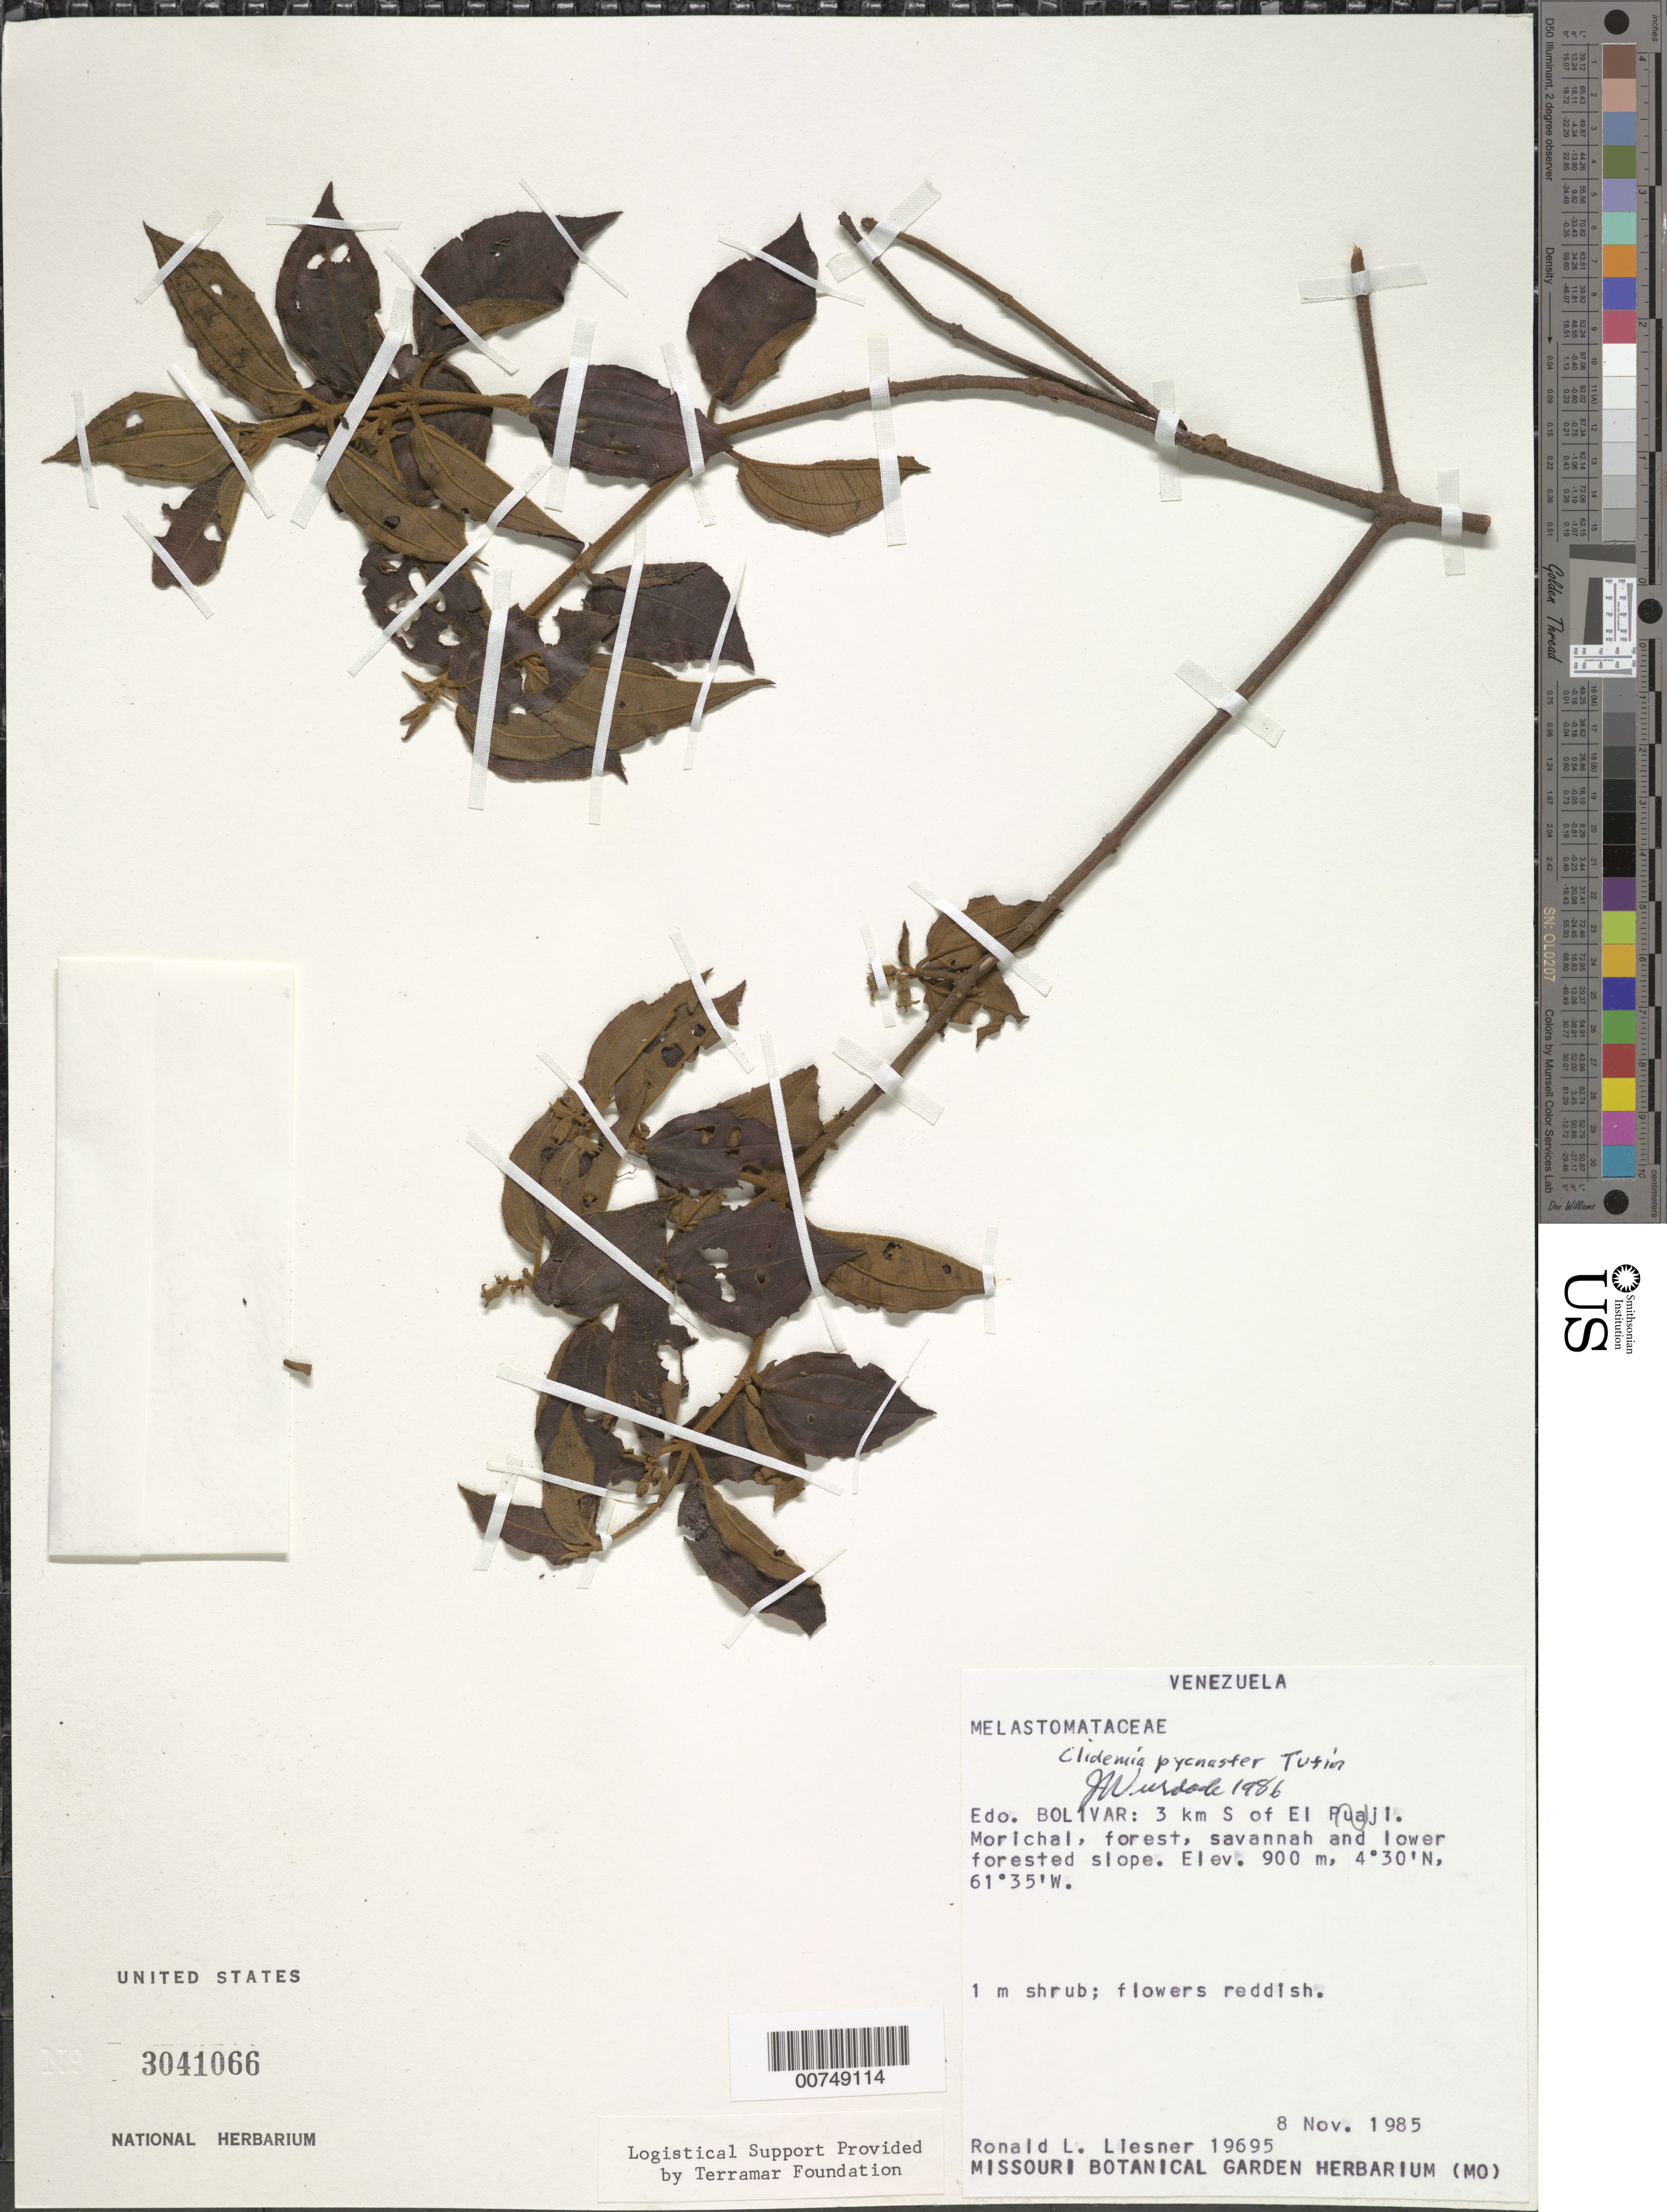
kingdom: Plantae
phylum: Tracheophyta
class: Magnoliopsida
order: Myrtales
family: Melastomataceae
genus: Clidemia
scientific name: Clidemia pycnaster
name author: Tutin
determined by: Wurdack, John J., (US), US (UNITED STATES)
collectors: R. L. Liesner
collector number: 19695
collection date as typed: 8-Nov-85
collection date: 1985-11-08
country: Venezuela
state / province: Bolívar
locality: El Pauji, 3 km S of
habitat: Morichal, forest, savanna and lower forested slope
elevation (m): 900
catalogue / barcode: US 3041066